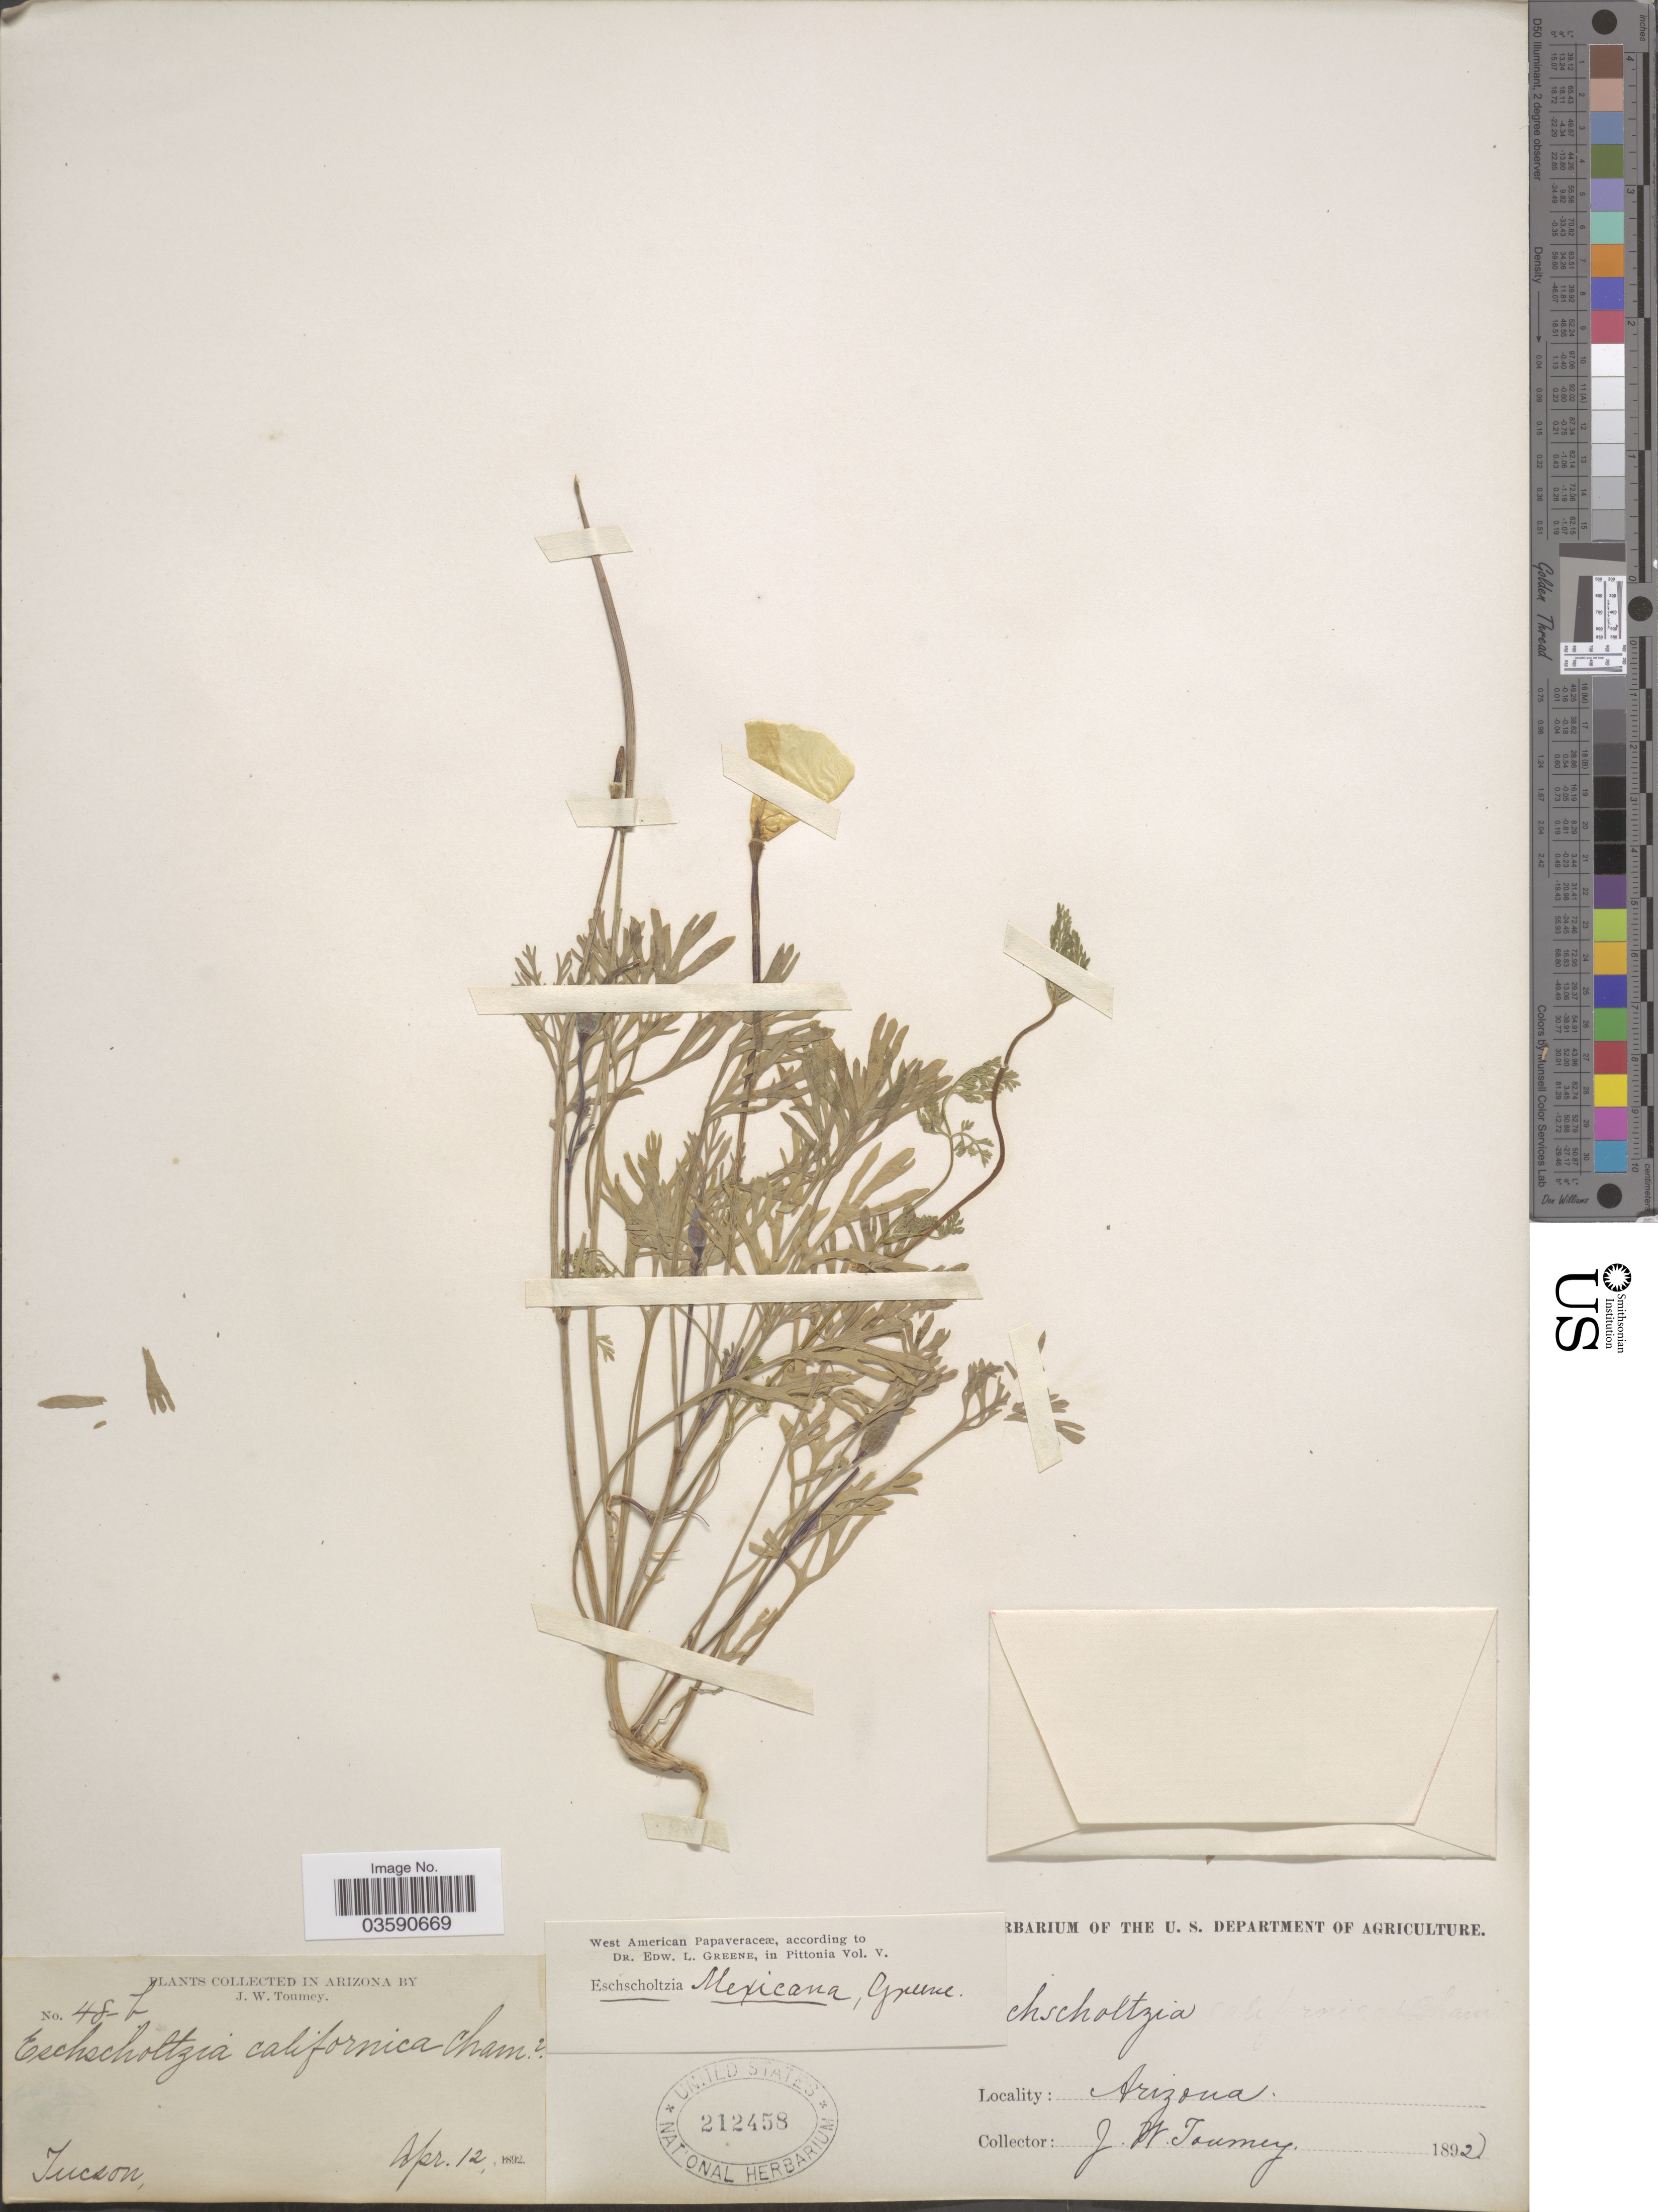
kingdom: Plantae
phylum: Tracheophyta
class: Magnoliopsida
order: Ranunculales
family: Papaveraceae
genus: Eschscholzia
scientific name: Eschscholzia mexicana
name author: Greene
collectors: J. W. Toumey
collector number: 48b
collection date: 1892-04-12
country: United States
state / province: Arizona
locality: Tucson.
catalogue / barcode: US 212458